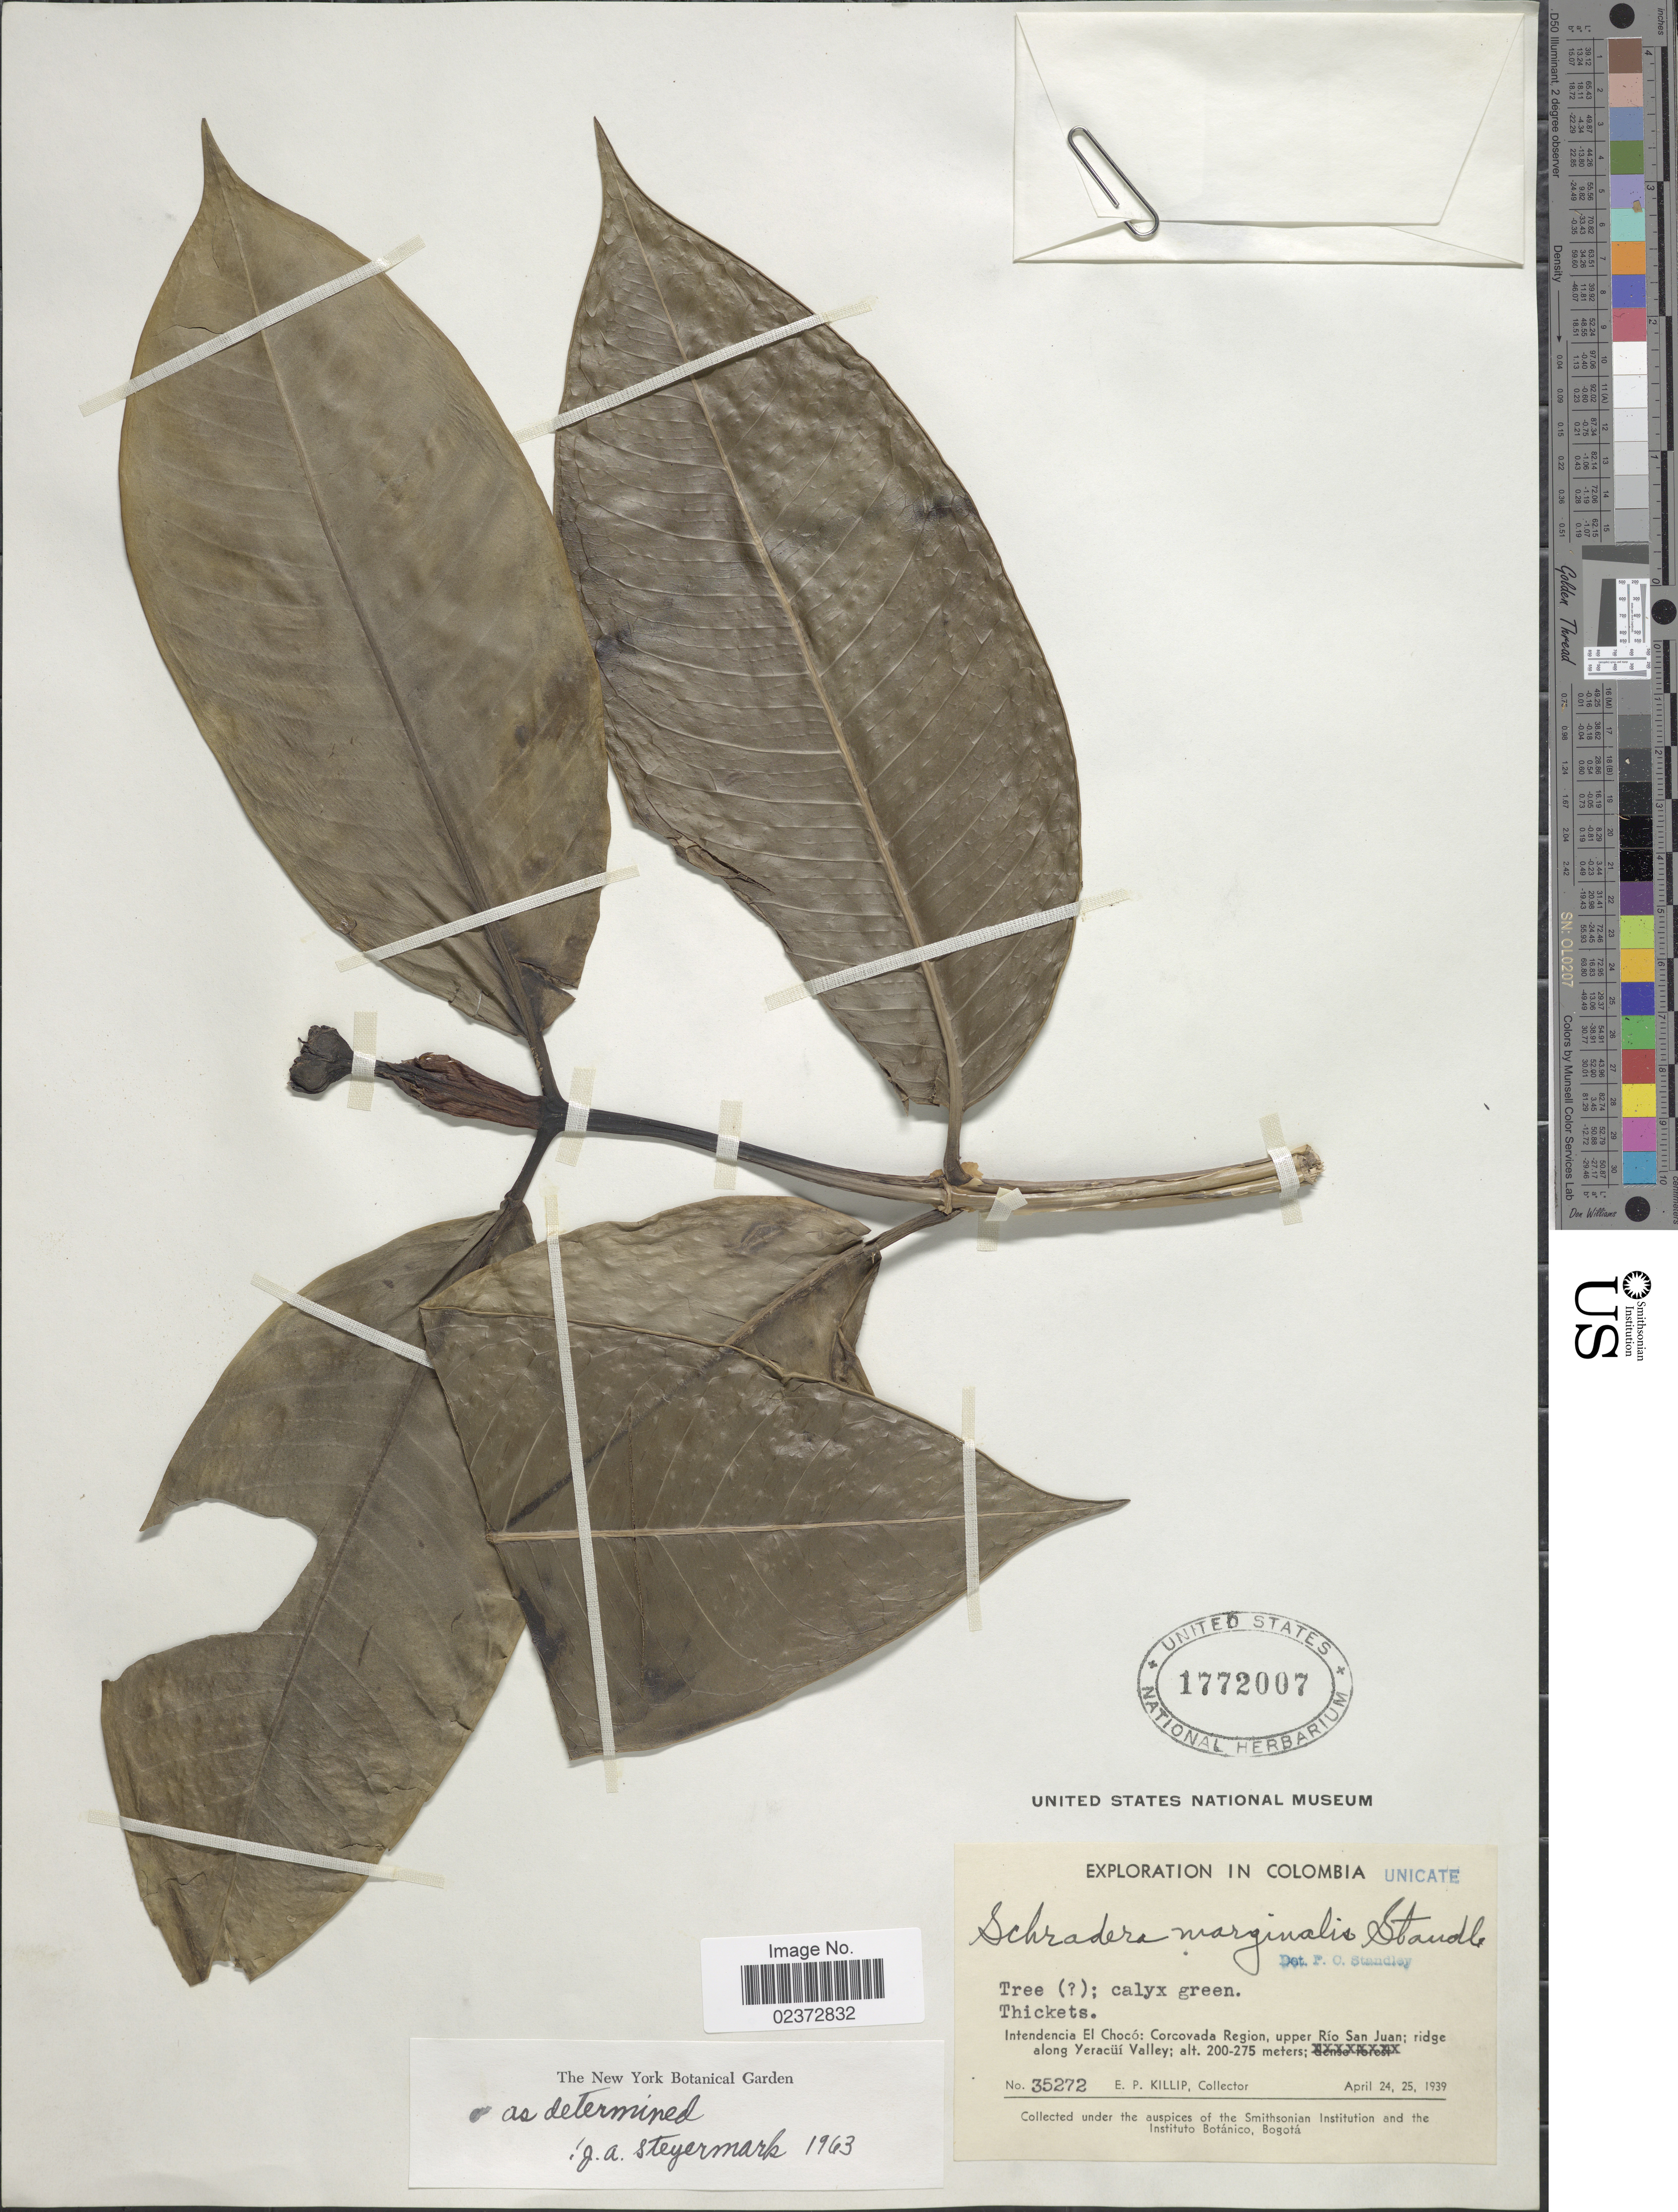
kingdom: Plantae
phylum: Tracheophyta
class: Magnoliopsida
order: Gentianales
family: Rubiaceae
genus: Schradera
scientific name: Schradera marginalis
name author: Standl. in W.A. Archer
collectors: E. P. Killip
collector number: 35272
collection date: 1939-04-24/1939-04-25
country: Colombia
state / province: Chocó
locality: Intendencia El Chocó: Corcovada Region, upper Río San Juan; ridge along Yeracüí Valley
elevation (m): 200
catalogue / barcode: US 1772007